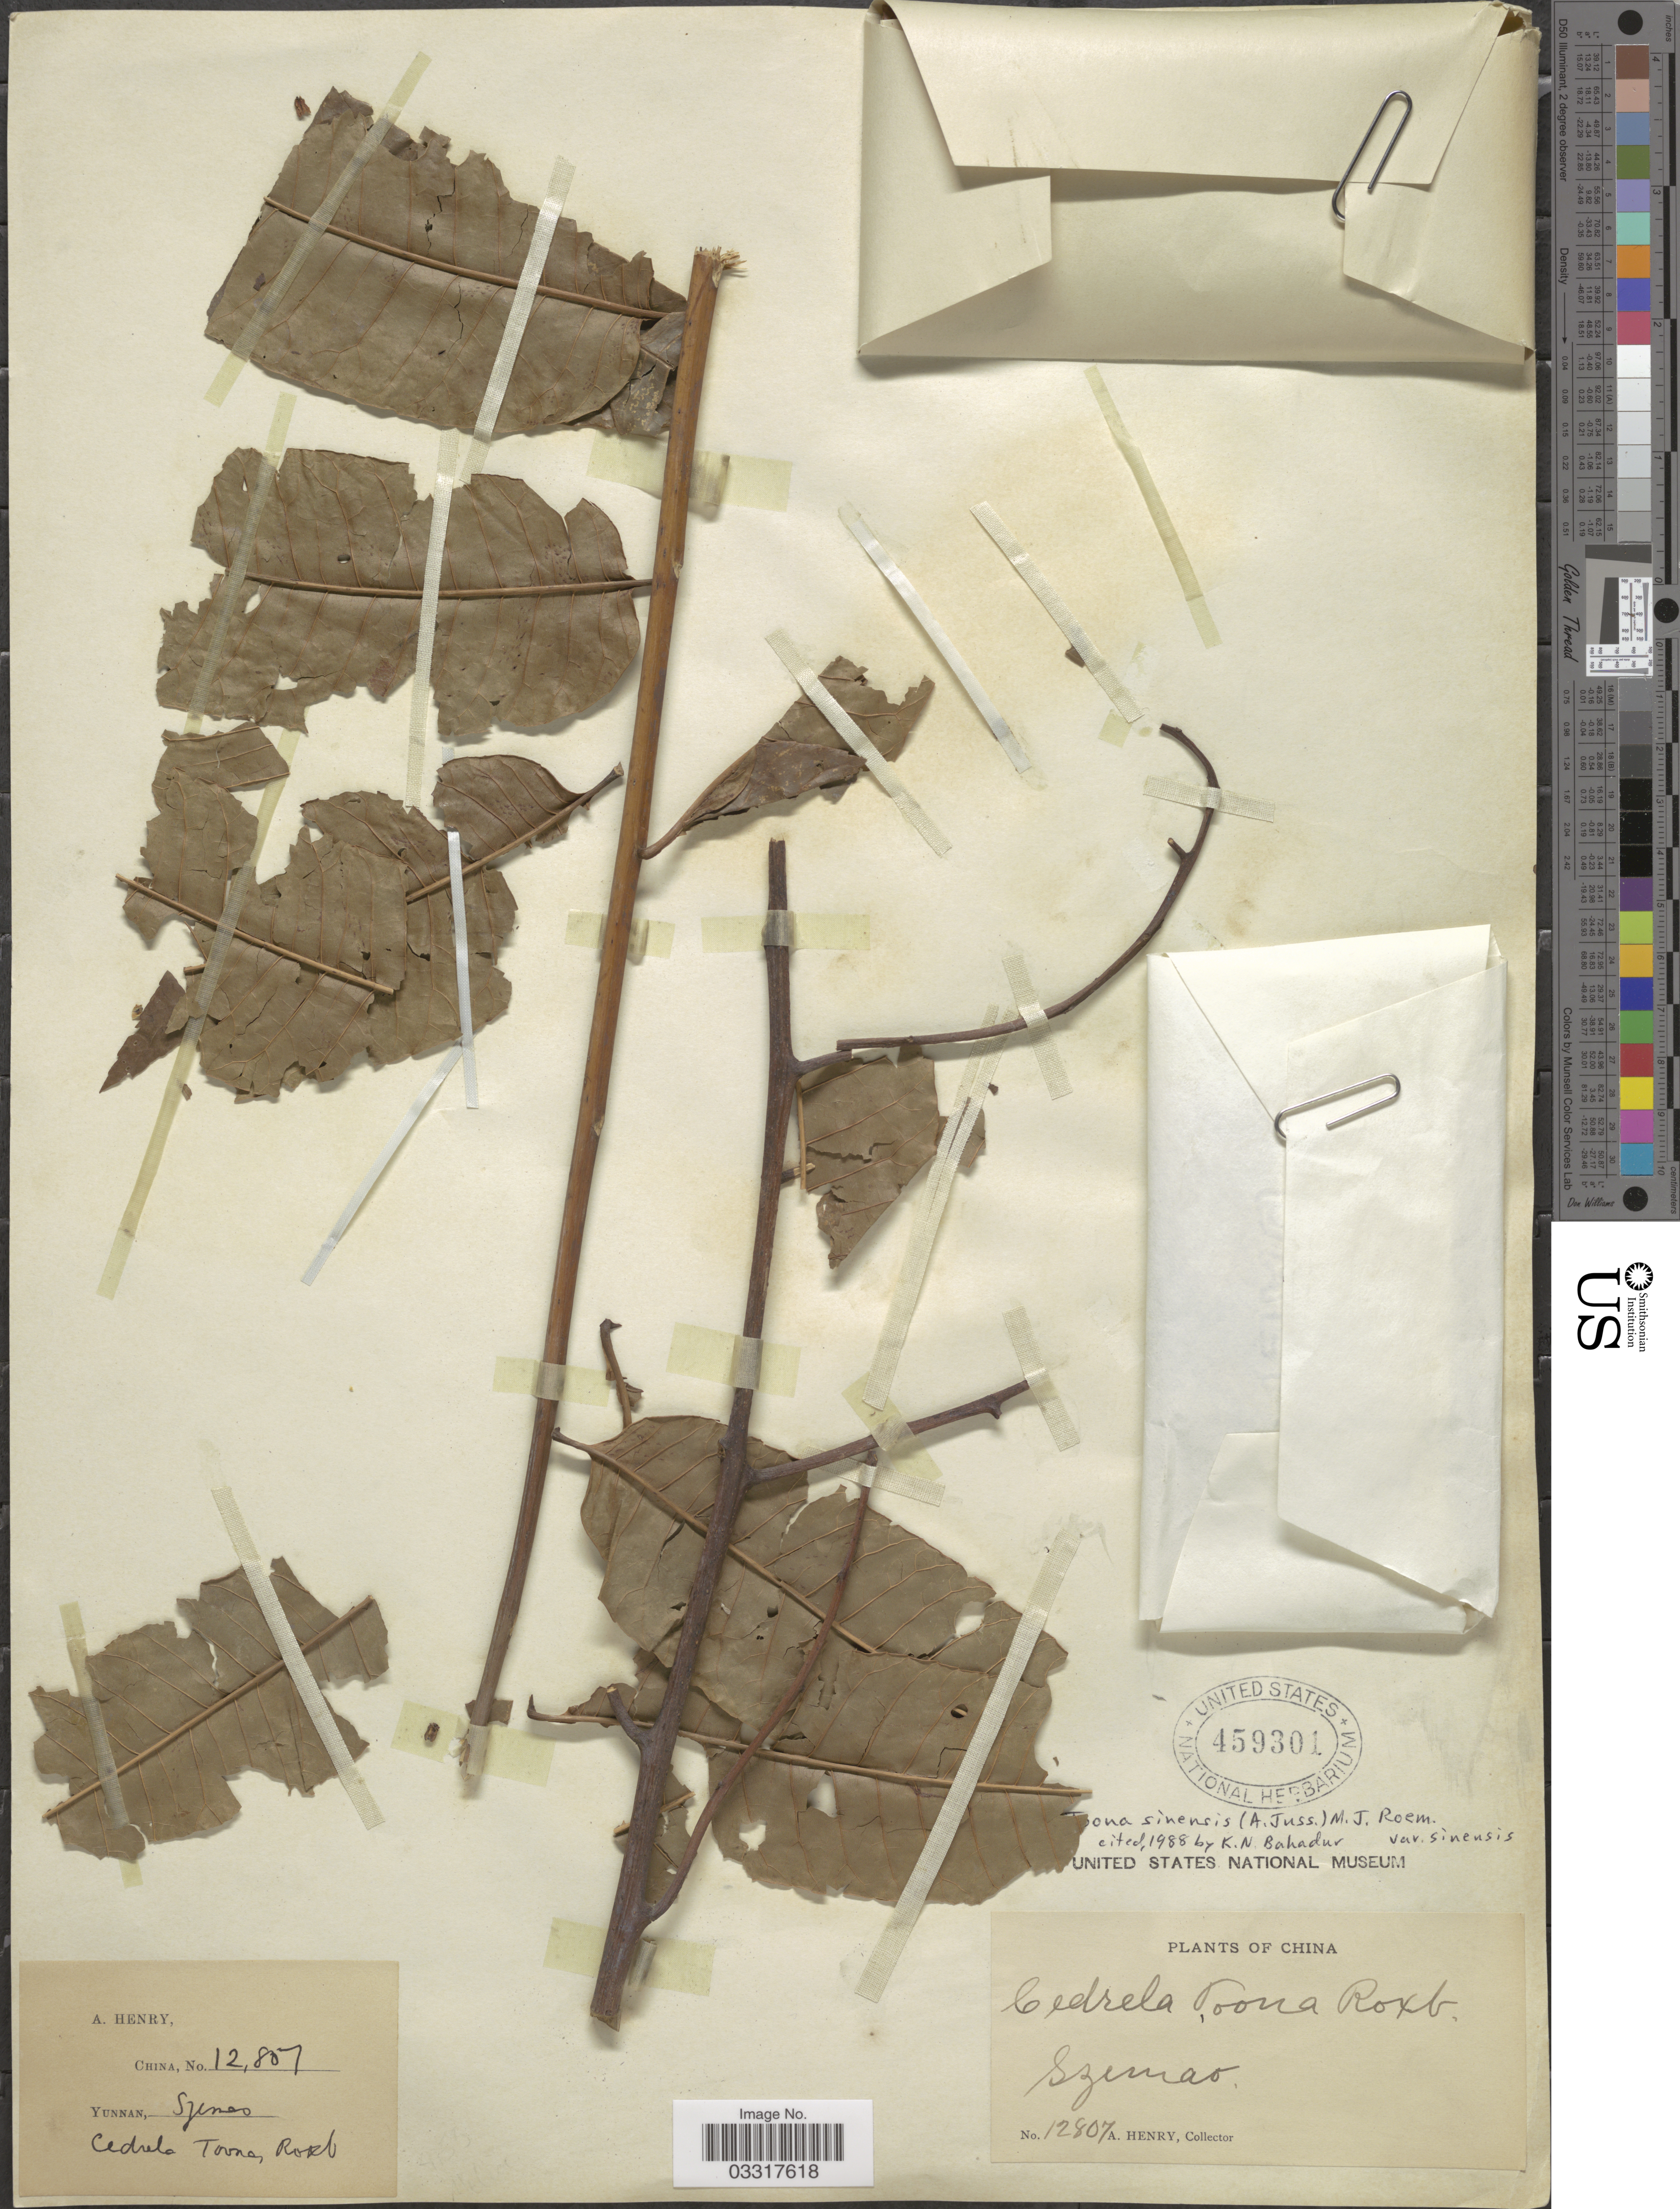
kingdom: Plantae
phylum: Tracheophyta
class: Magnoliopsida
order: Sapindales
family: Meliaceae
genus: Toona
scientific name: Toona sinensis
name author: (A. Juss.) M. Roem.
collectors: A. Henry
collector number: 12807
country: China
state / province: Yunnan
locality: Szemao.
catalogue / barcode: US 459301